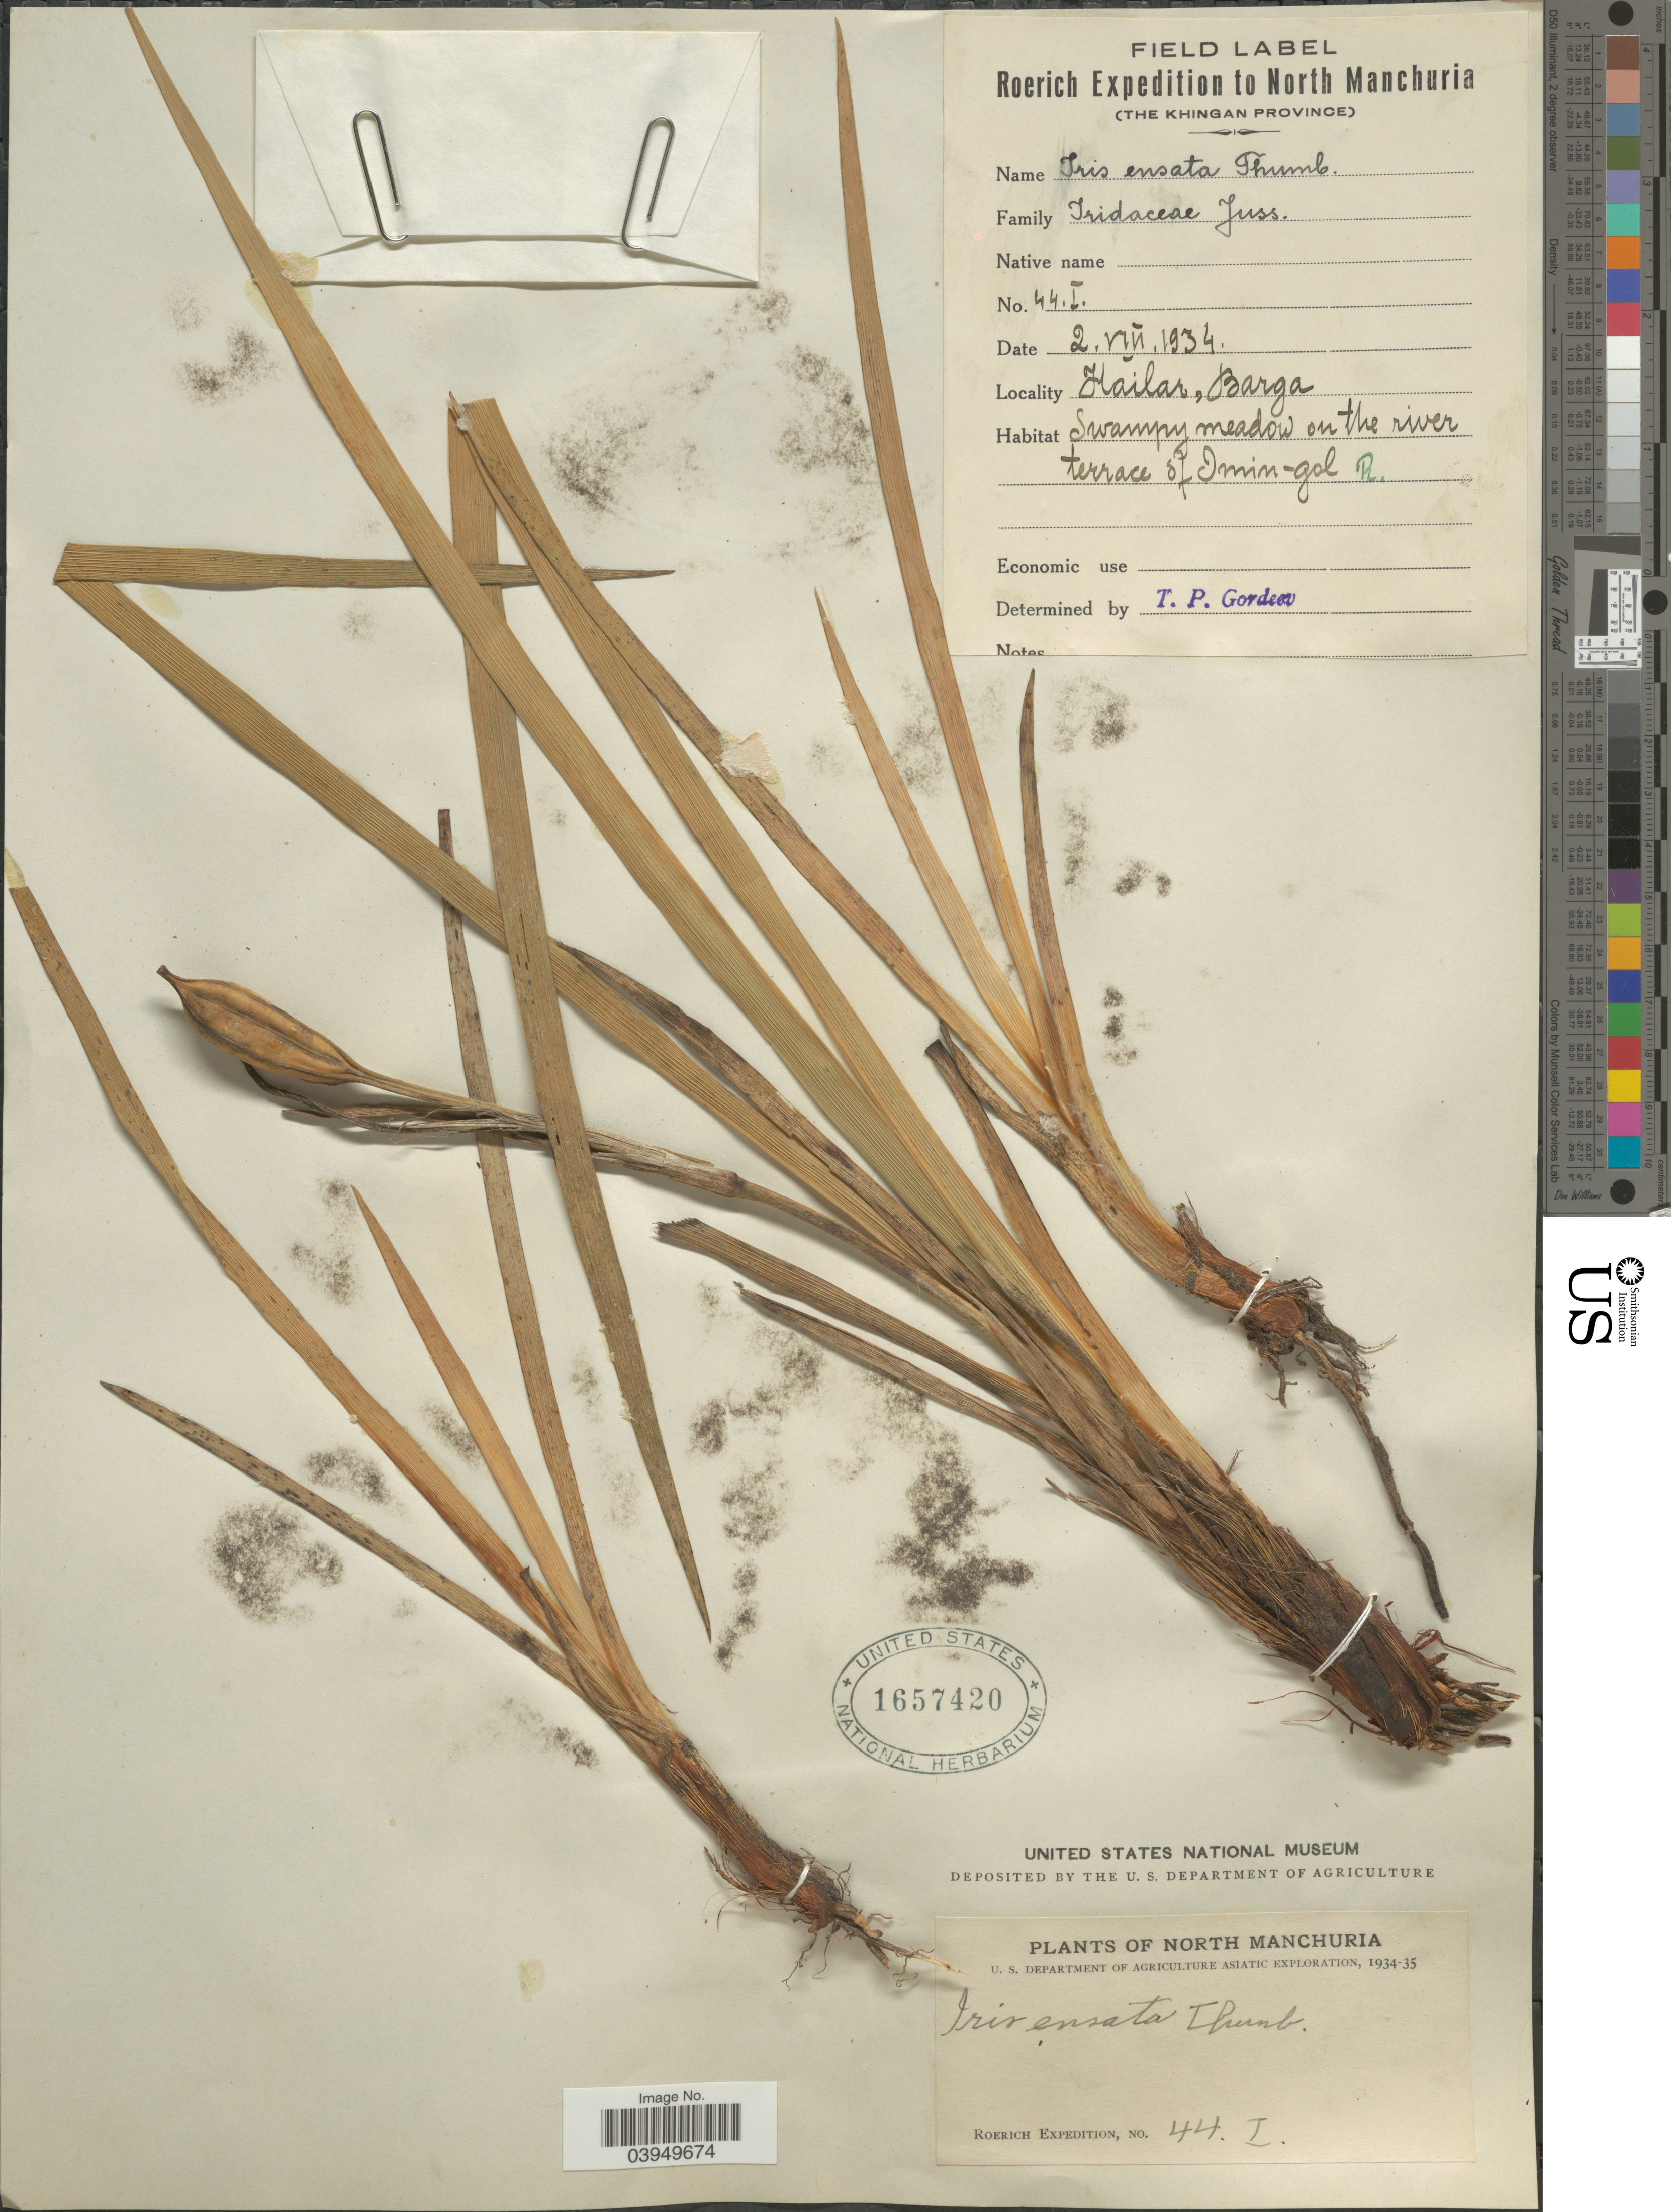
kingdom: Plantae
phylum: Tracheophyta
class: Liliopsida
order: Asparagales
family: Iridaceae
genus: Iris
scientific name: Iris ensata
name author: Thunb.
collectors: Roerich Expedition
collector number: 44 I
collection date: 1934-08-02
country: China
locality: North Manchuria (The Khingan Province). Hailar, Barga. On the river terrace of Imin-gol R.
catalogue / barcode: US 1657420